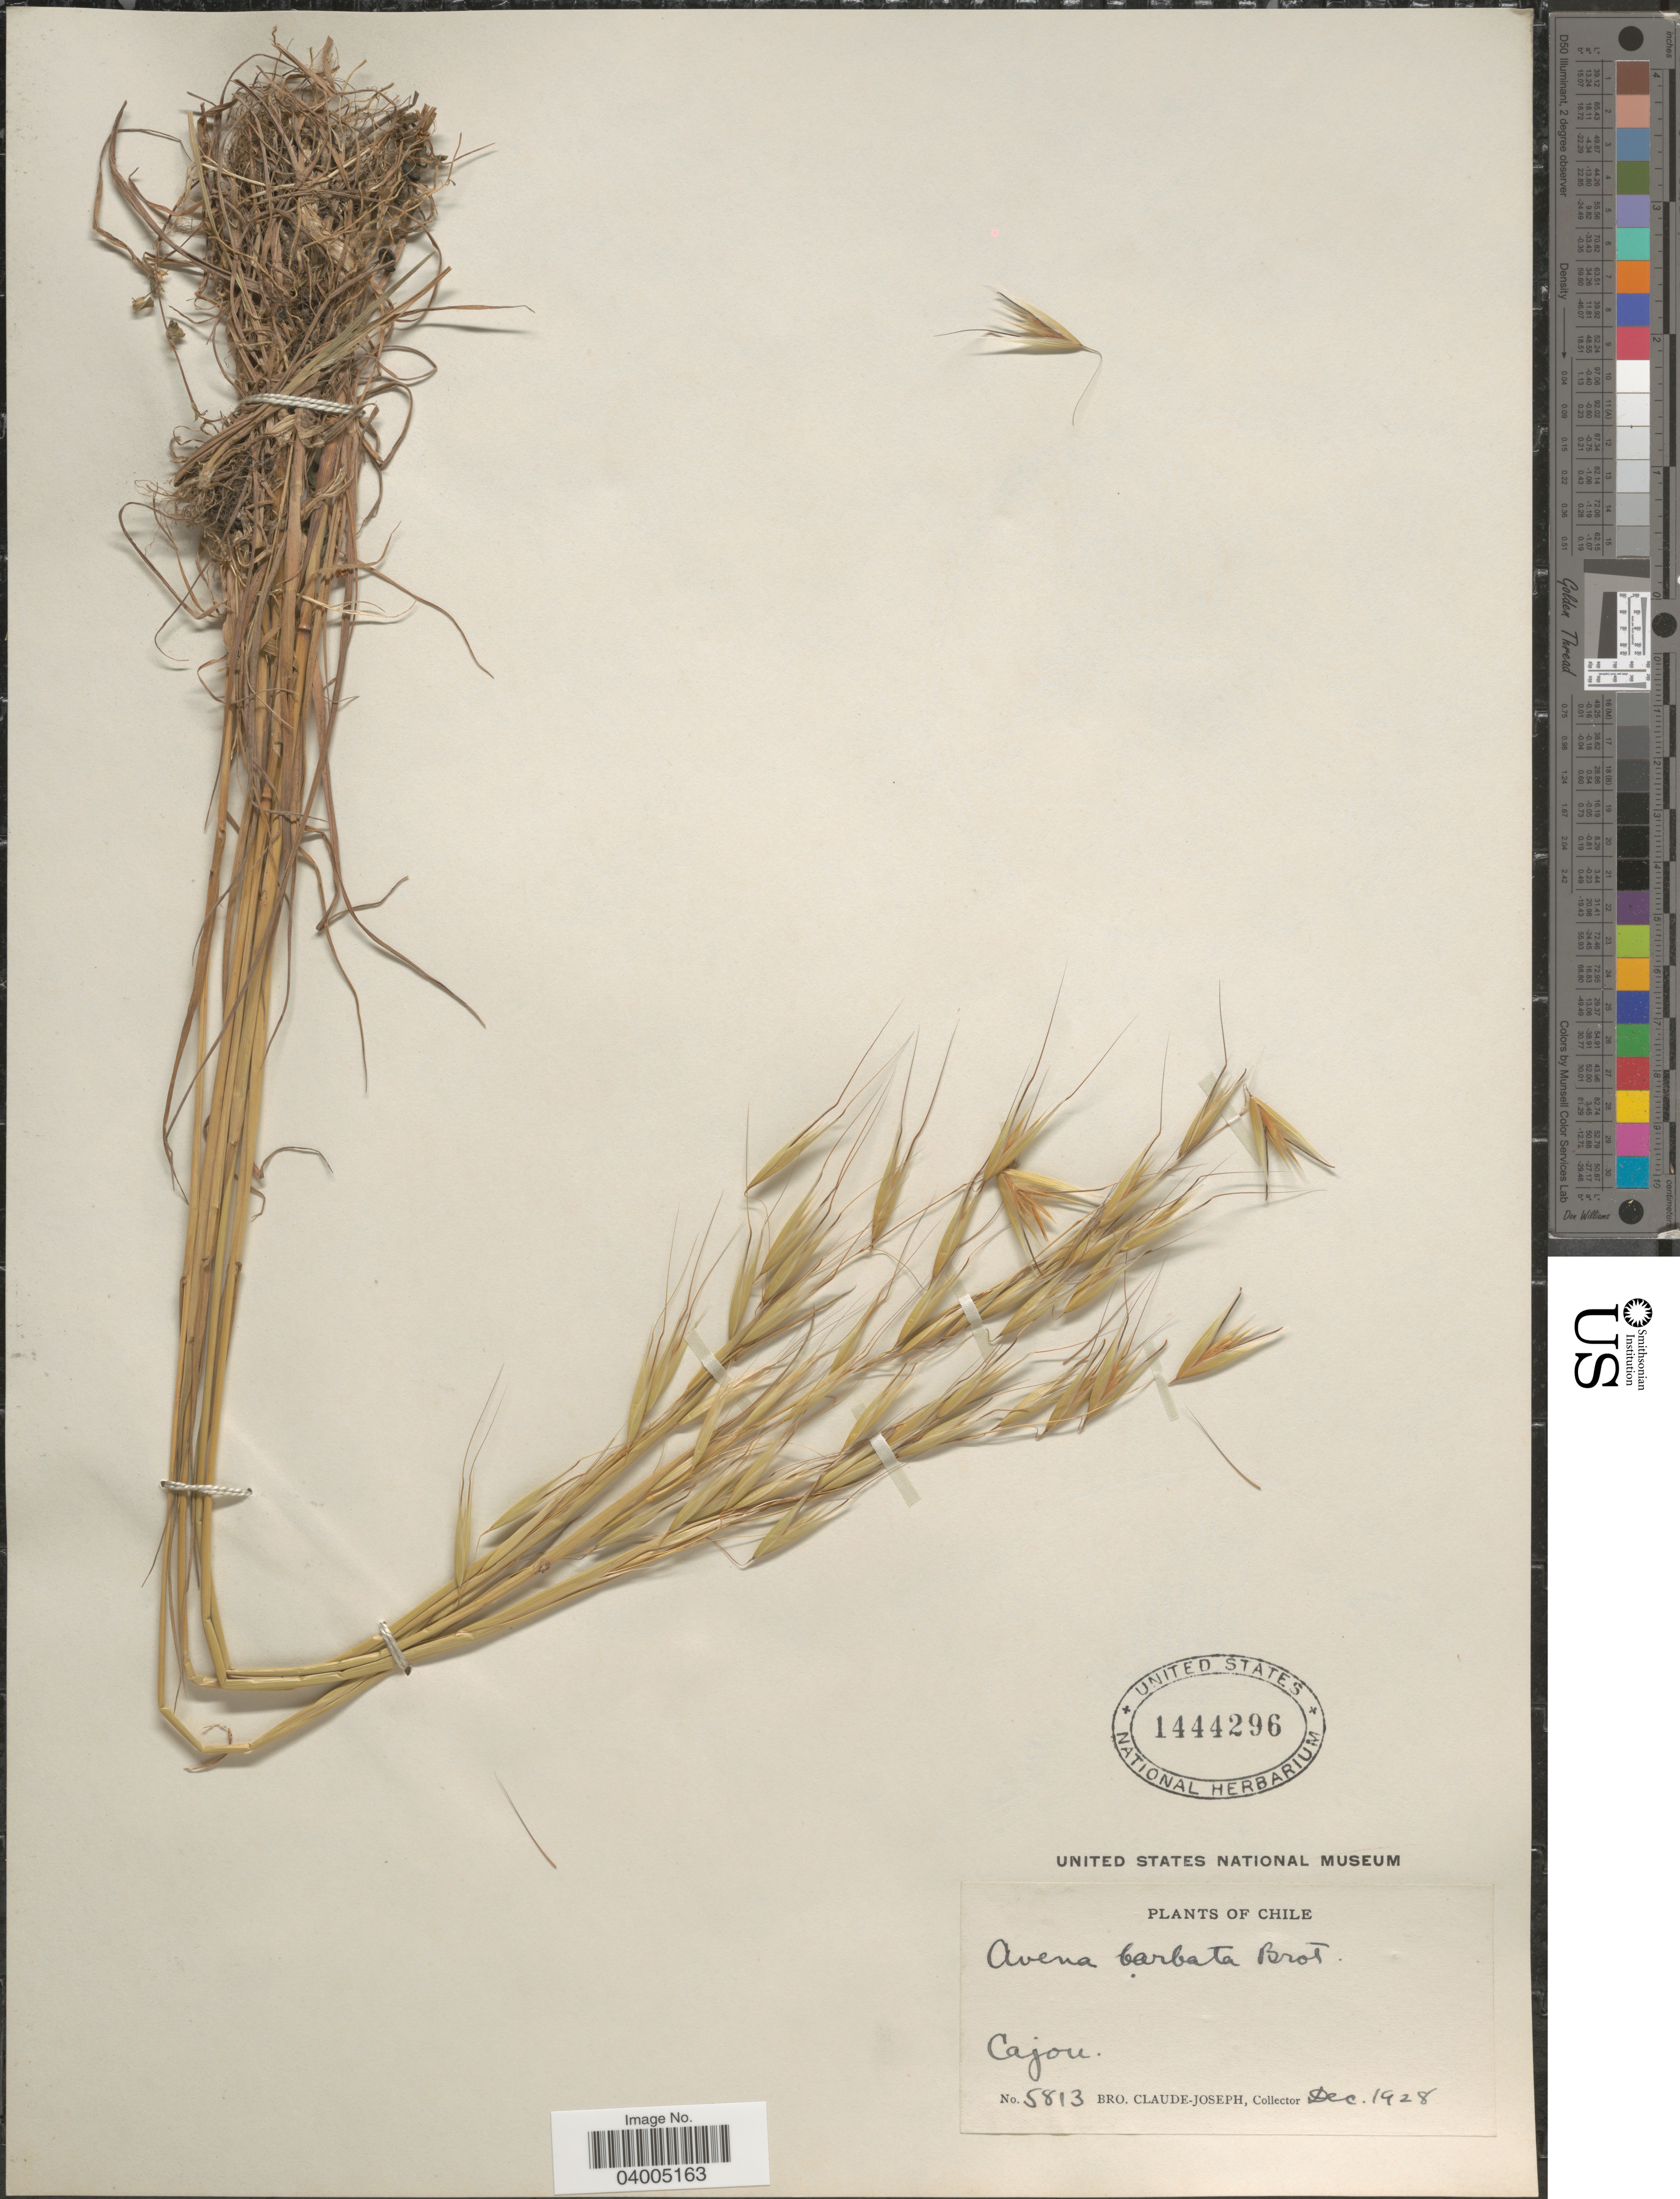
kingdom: Plantae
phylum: Tracheophyta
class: Liliopsida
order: Poales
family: Poaceae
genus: Avena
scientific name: Avena barbata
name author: Pott ex Link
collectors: Bro. Claude-Joseph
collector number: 5813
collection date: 1928-12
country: Chile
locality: Cajou.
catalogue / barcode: US 1444296